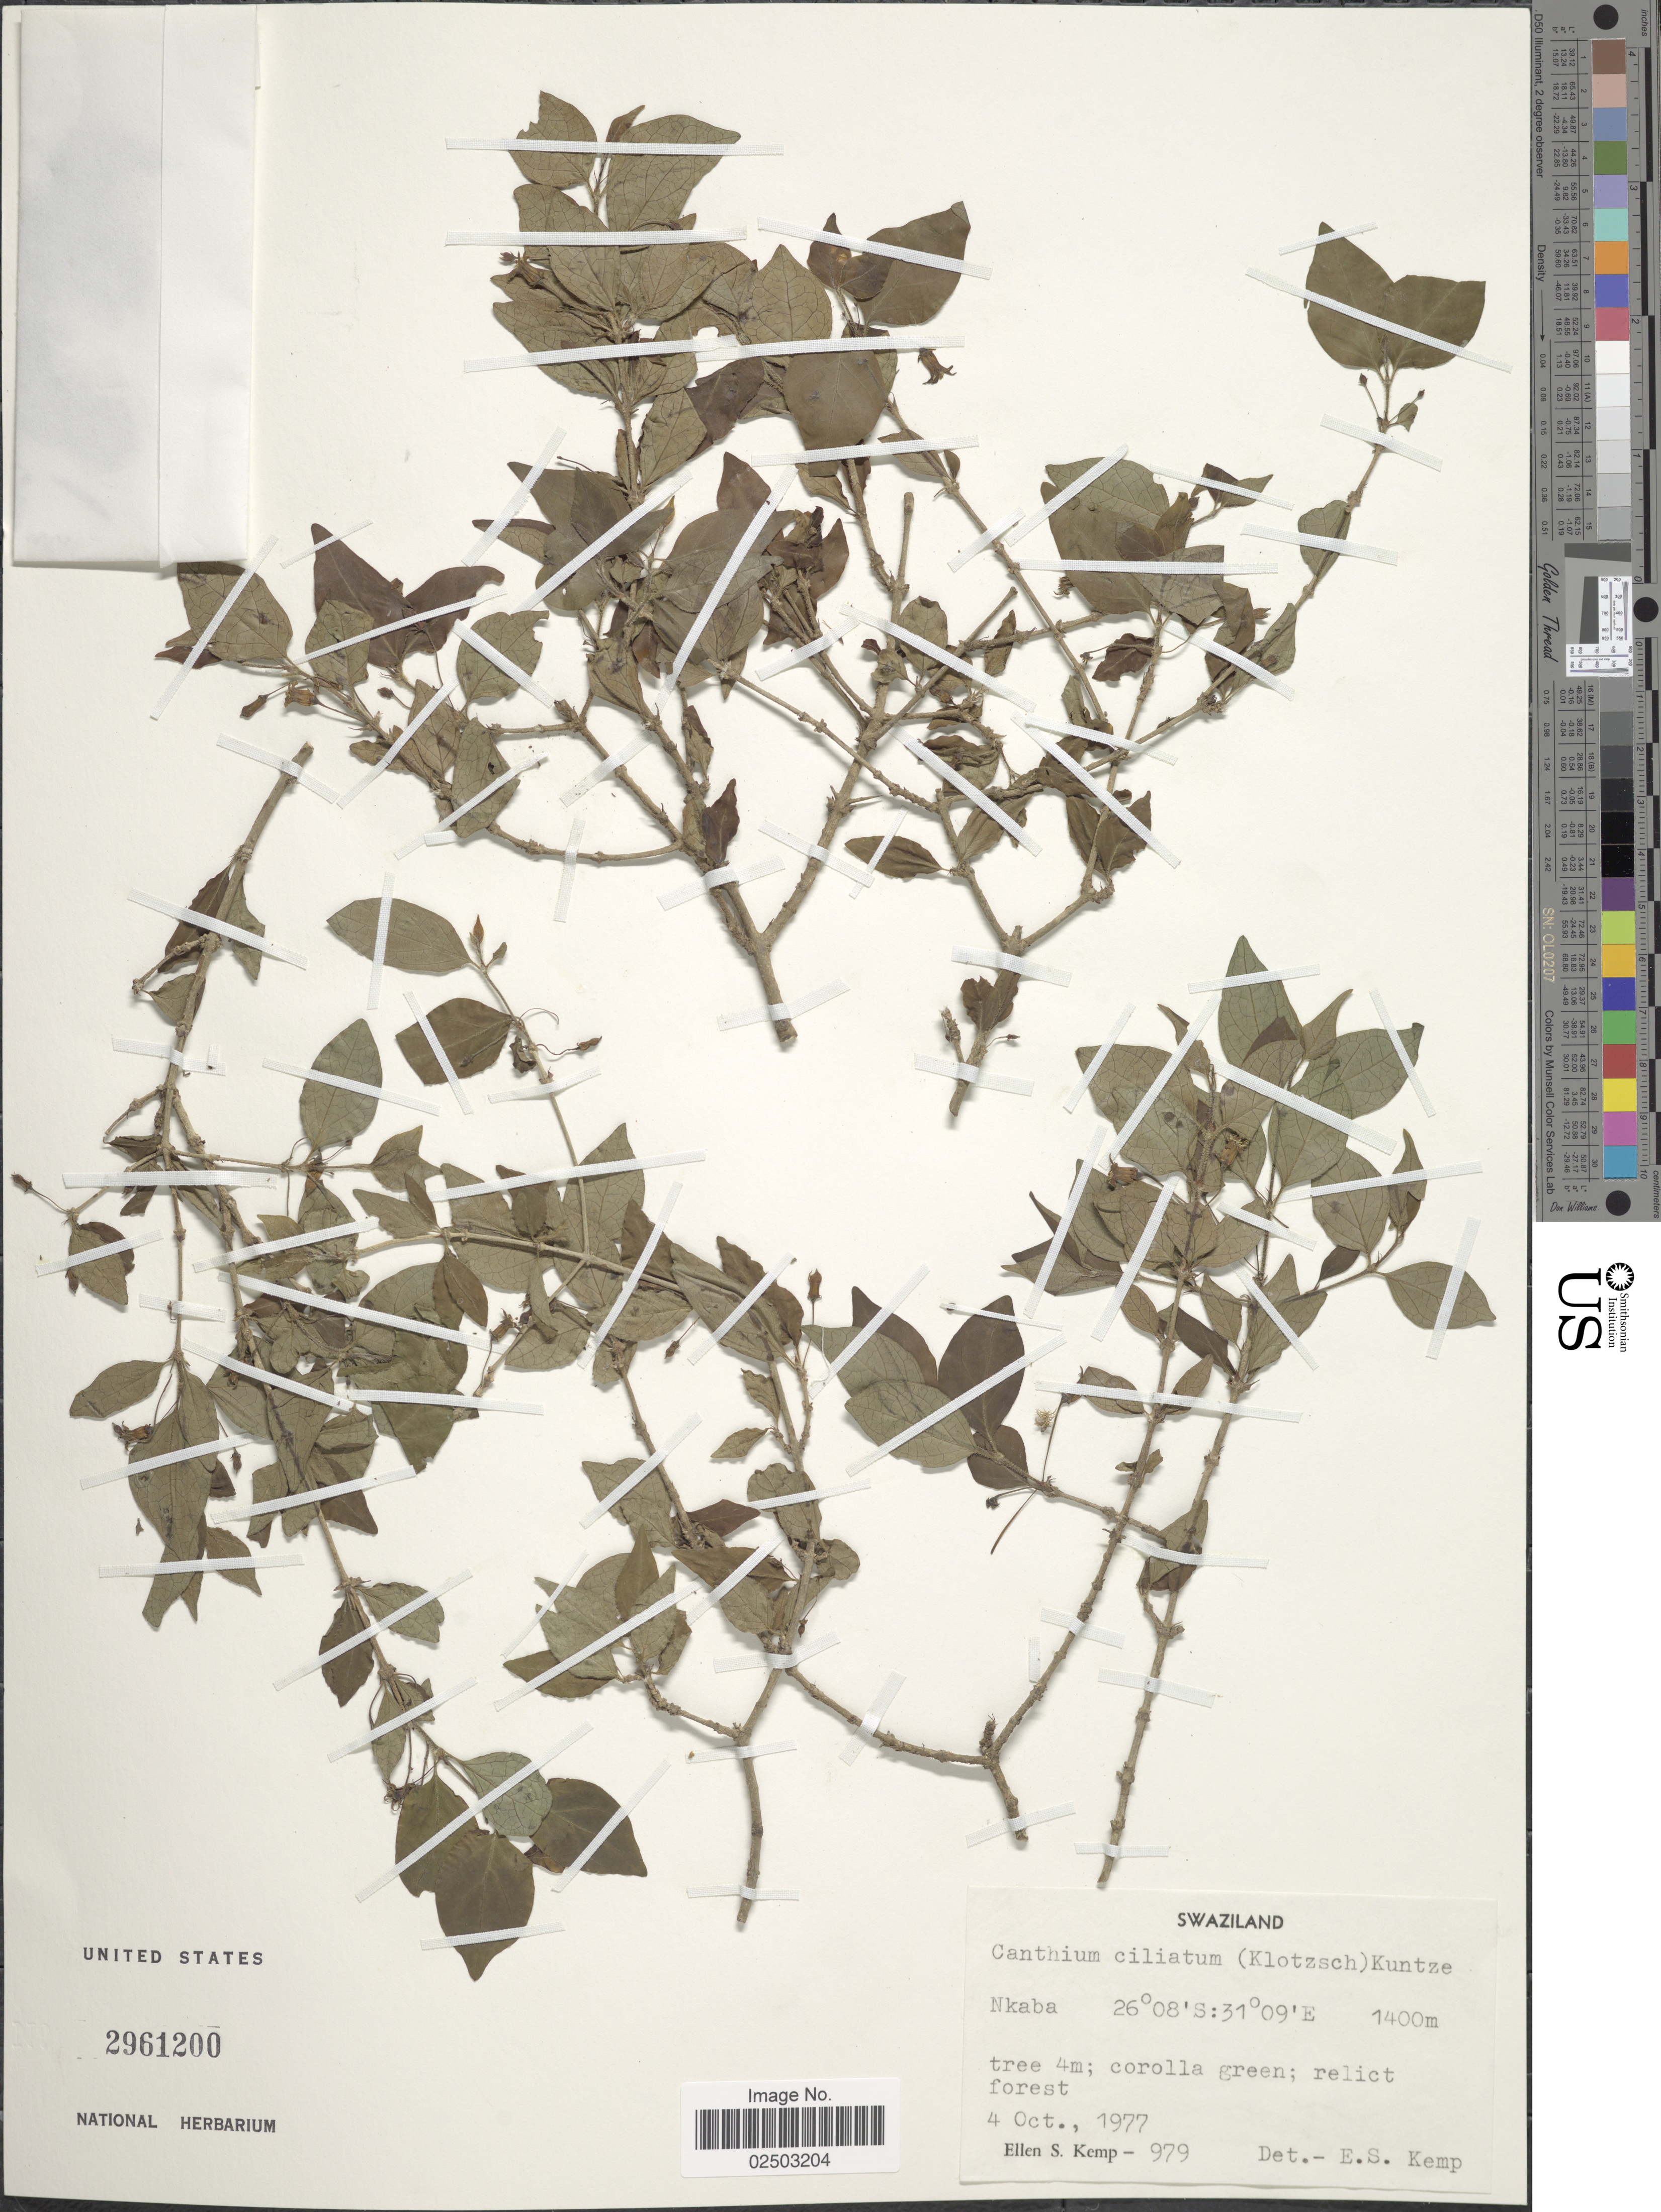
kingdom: Plantae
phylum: Tracheophyta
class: Magnoliopsida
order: Gentianales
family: Rubiaceae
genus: Canthium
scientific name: Canthium ciliatum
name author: (D. Dietr.) Kuntze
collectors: E. S. Kemp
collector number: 979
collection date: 1977-10-04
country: Eswatini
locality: Nkaba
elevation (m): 1400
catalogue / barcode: US 2961200